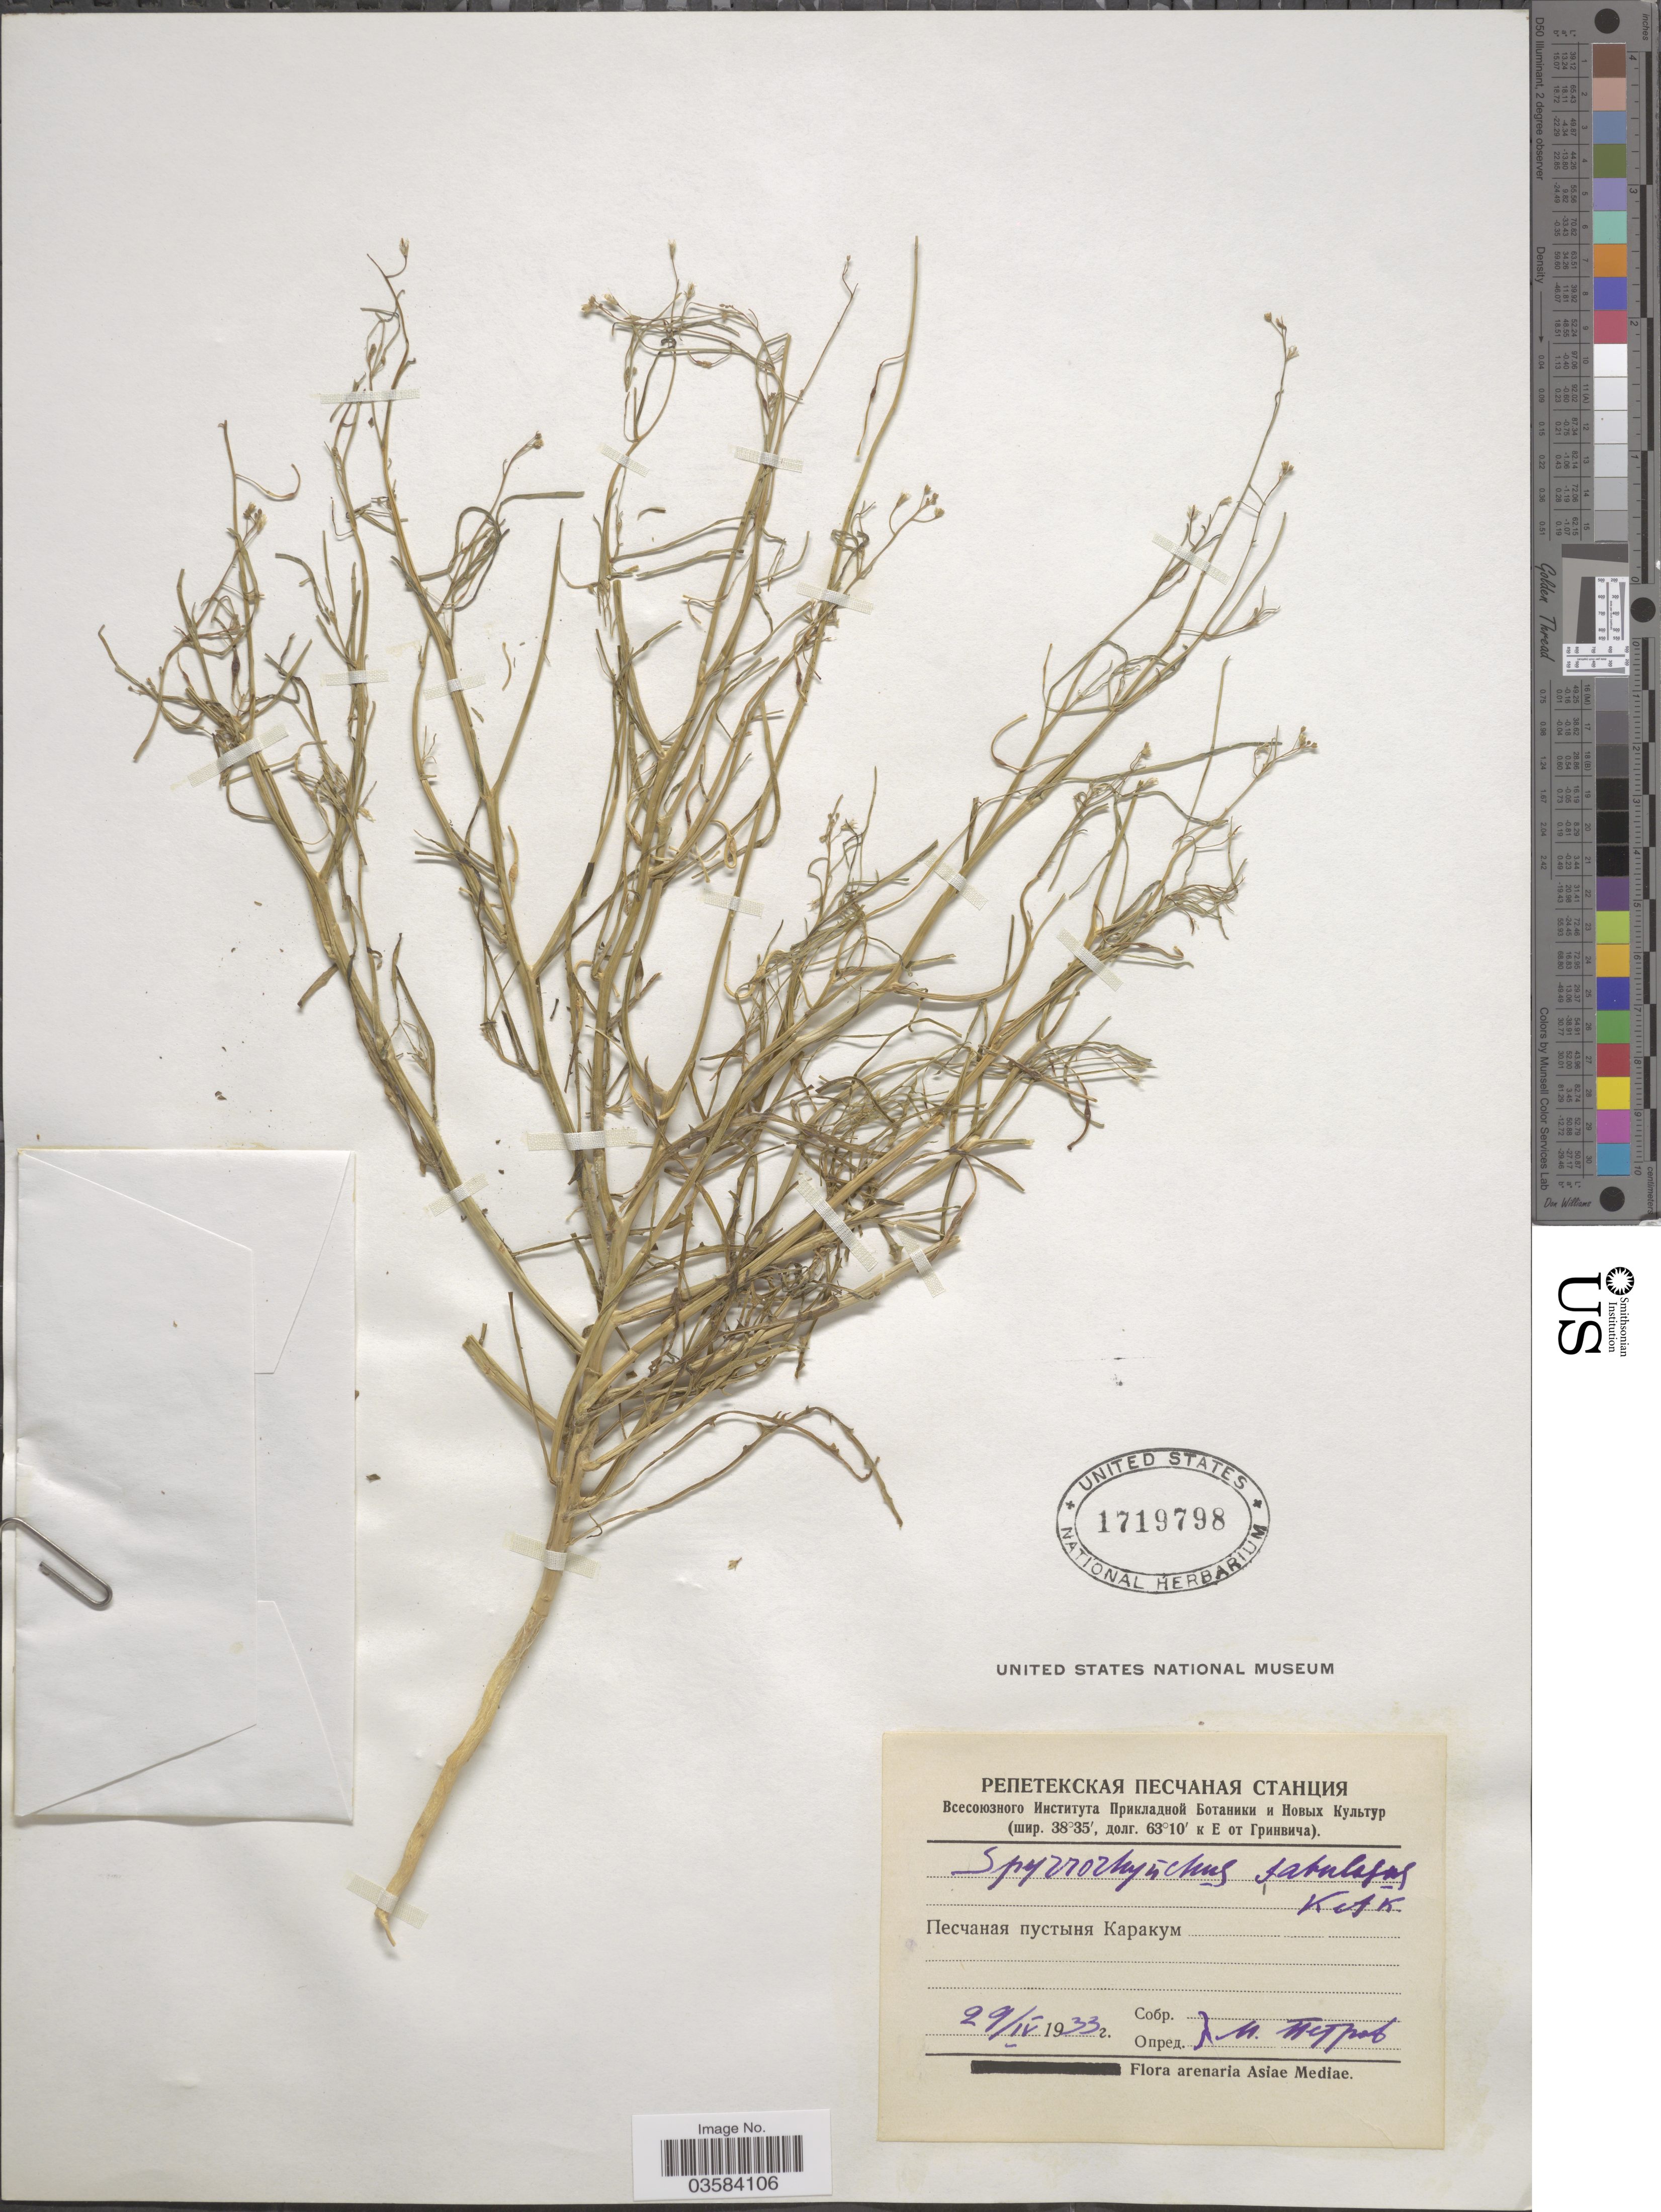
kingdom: Plantae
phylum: Tracheophyta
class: Magnoliopsida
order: Brassicales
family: Brassicaceae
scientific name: Spirorrhynchus sabulosus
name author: Karelin & Kirilov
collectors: M. Petrov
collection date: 1933-04-29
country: Turkmenistan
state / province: Lebap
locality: Karakum Desert.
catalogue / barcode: US 1719798